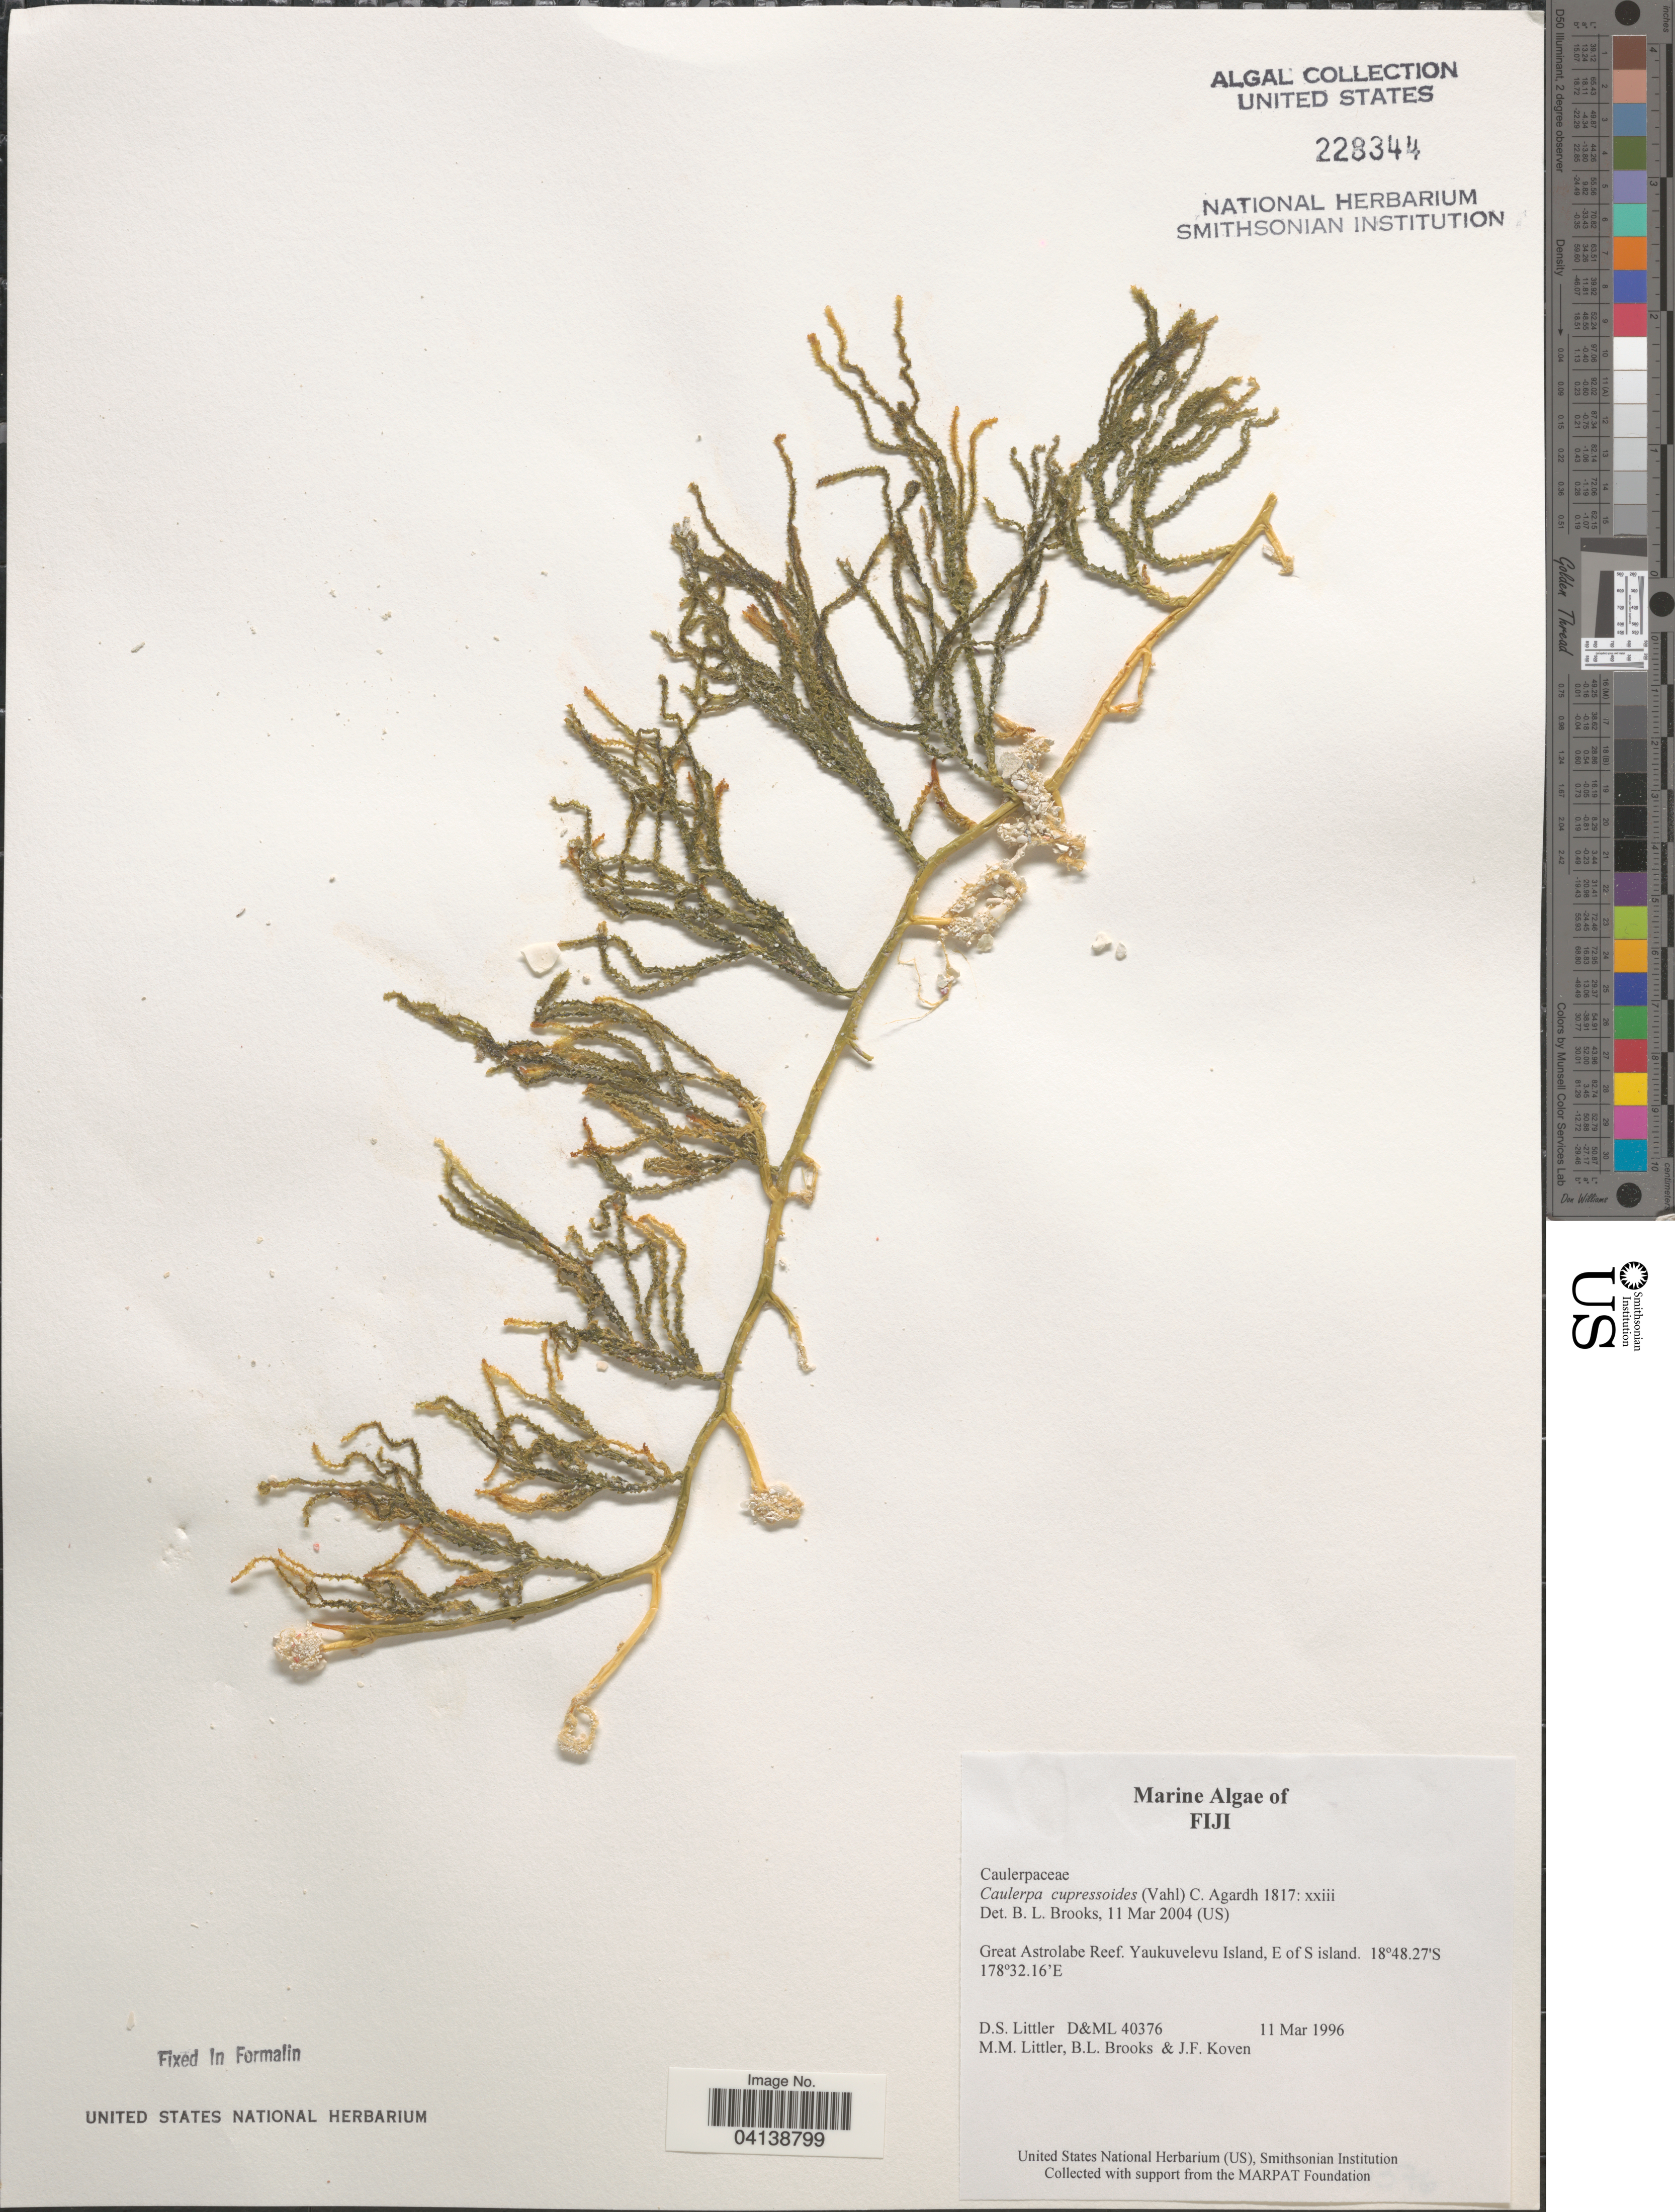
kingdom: Plantae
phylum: Chlorophyta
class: Ulvophyceae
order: Bryopsidales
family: Caulerpaceae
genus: Caulerpa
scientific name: Caulerpa cupressoides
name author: (Vahl) C. Agardh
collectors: D. S. Littler, B. Brooks & J. Koven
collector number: D&ML40376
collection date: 1996-03-11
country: Fiji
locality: Great Astrolabe Reef. Yaukuvelevu Island, E of S island.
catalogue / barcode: US 228344